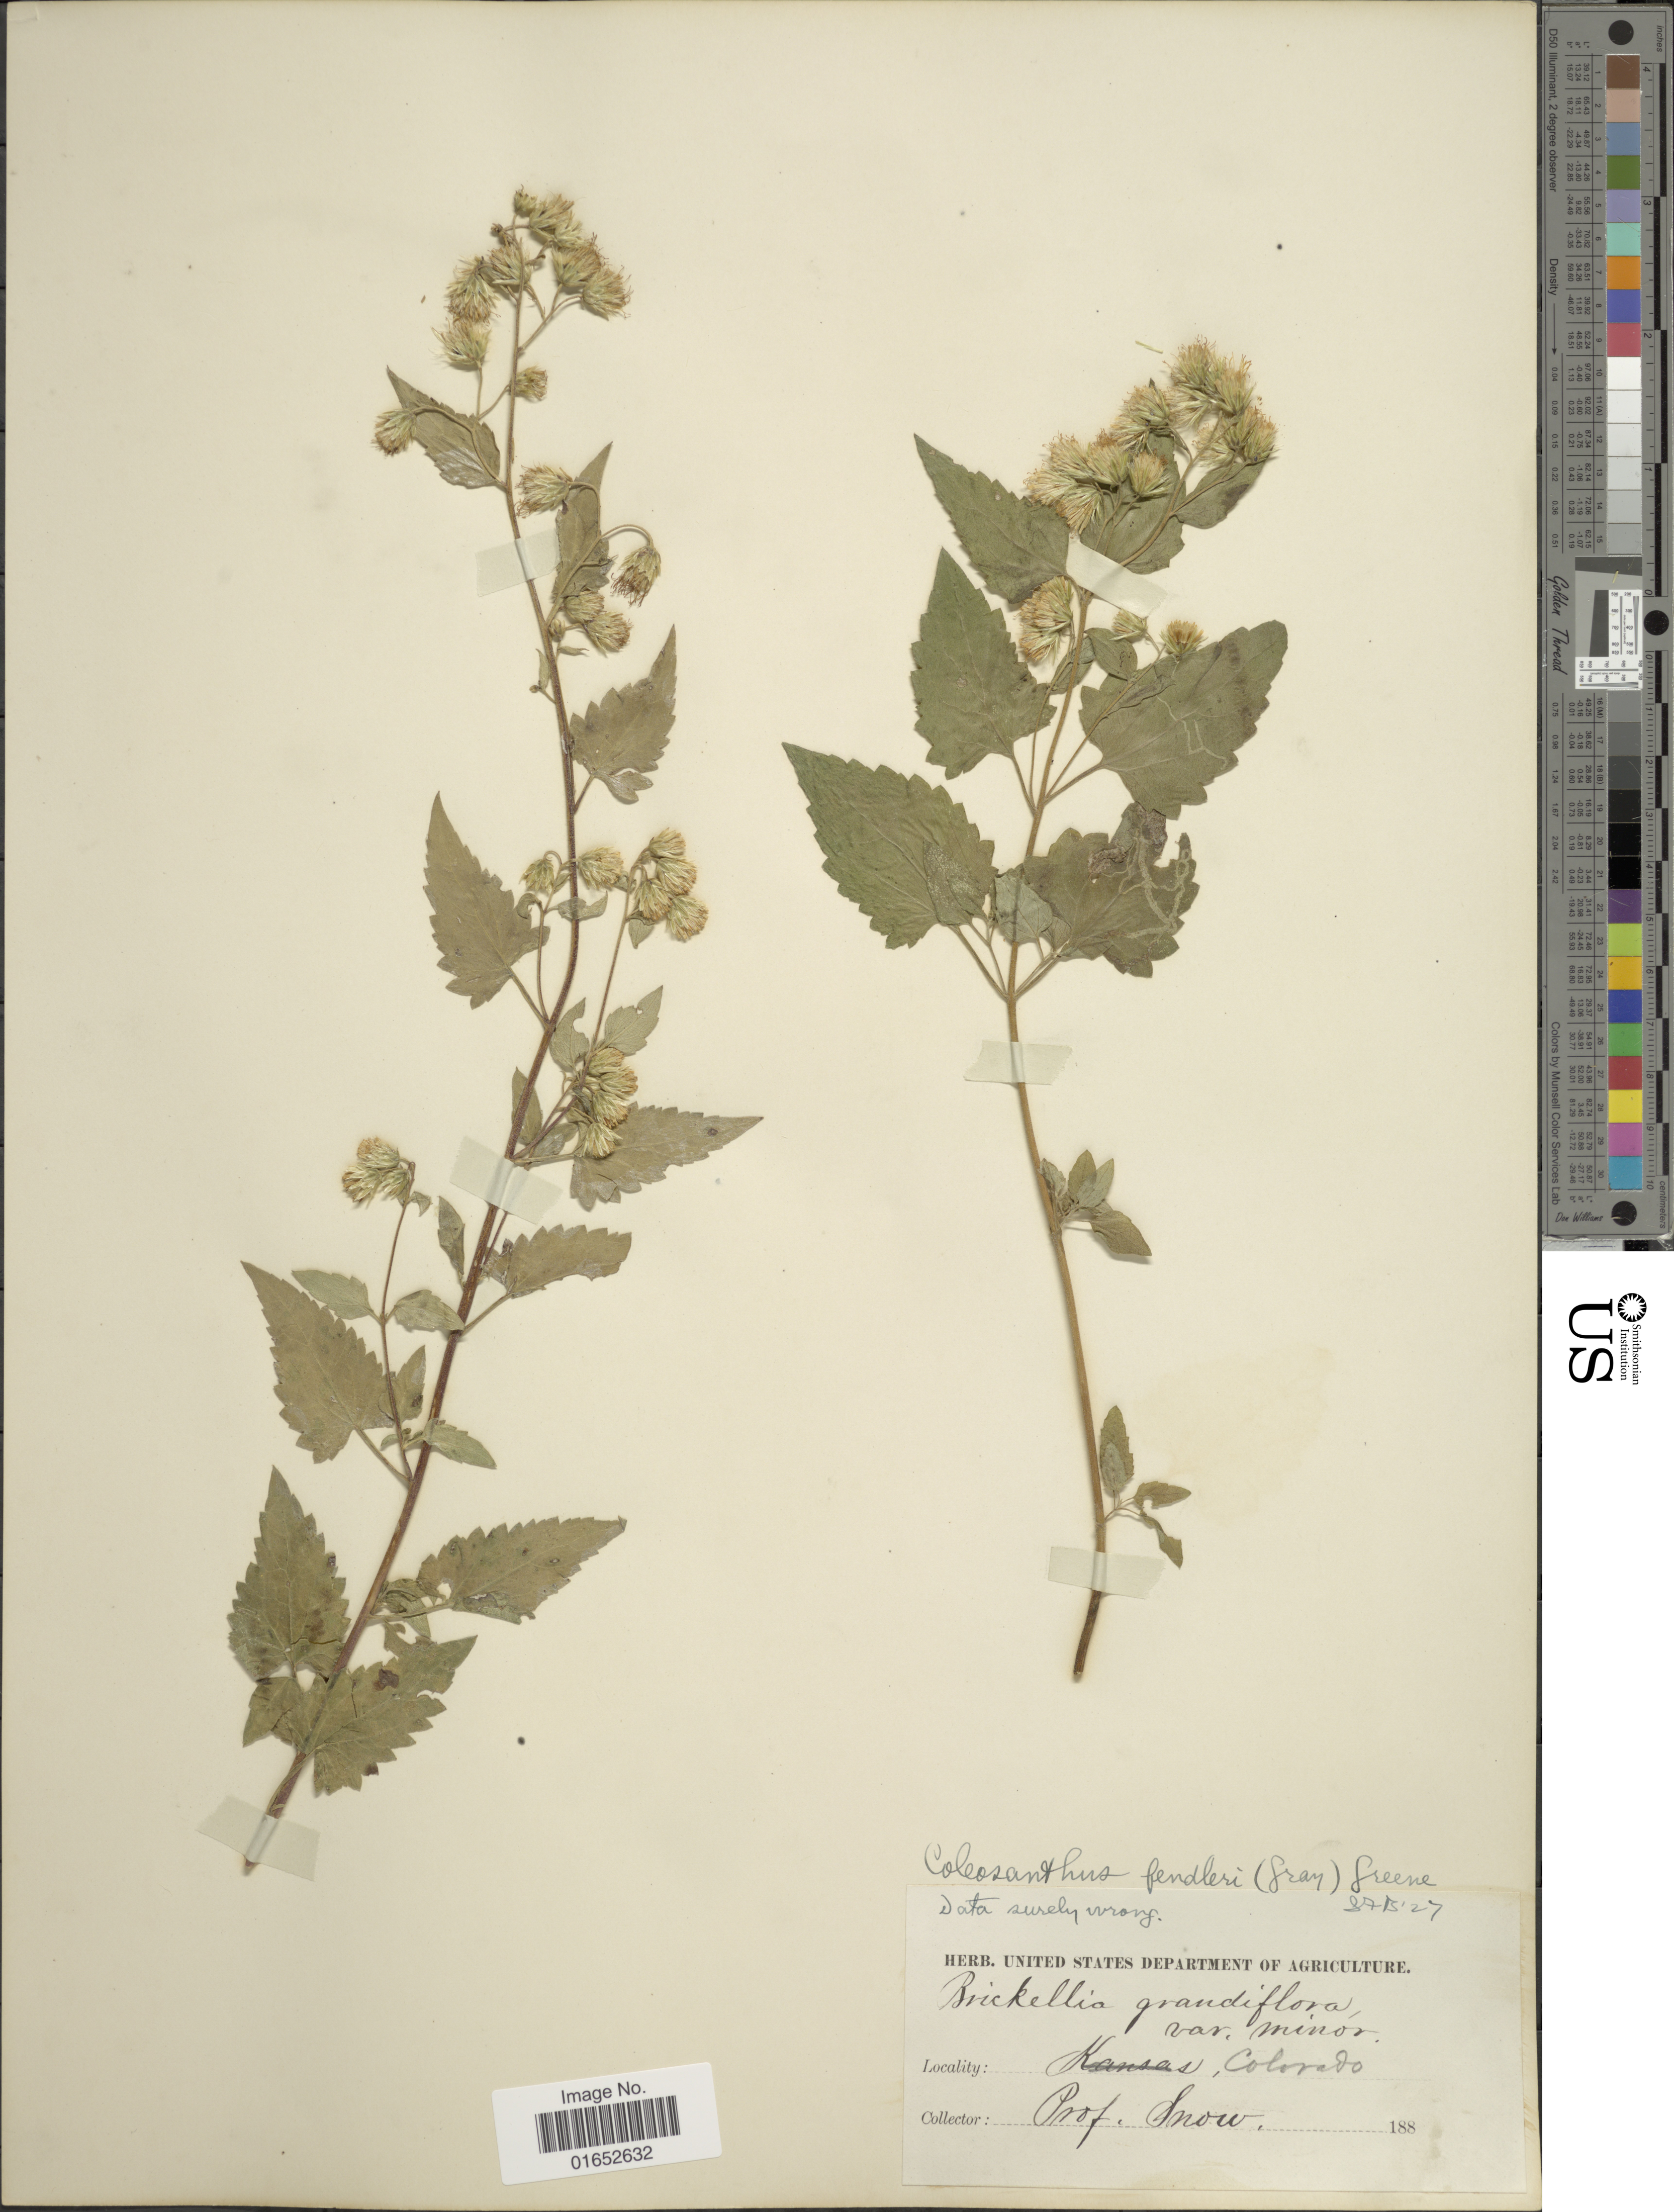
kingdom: Plantae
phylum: Tracheophyta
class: Magnoliopsida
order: Asterales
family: Asteraceae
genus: Brickelliastrum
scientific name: Brickelliastrum fendleri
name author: (A. Gray) R.M. King & H. Rob.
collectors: Snow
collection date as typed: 188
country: United States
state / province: Colorado